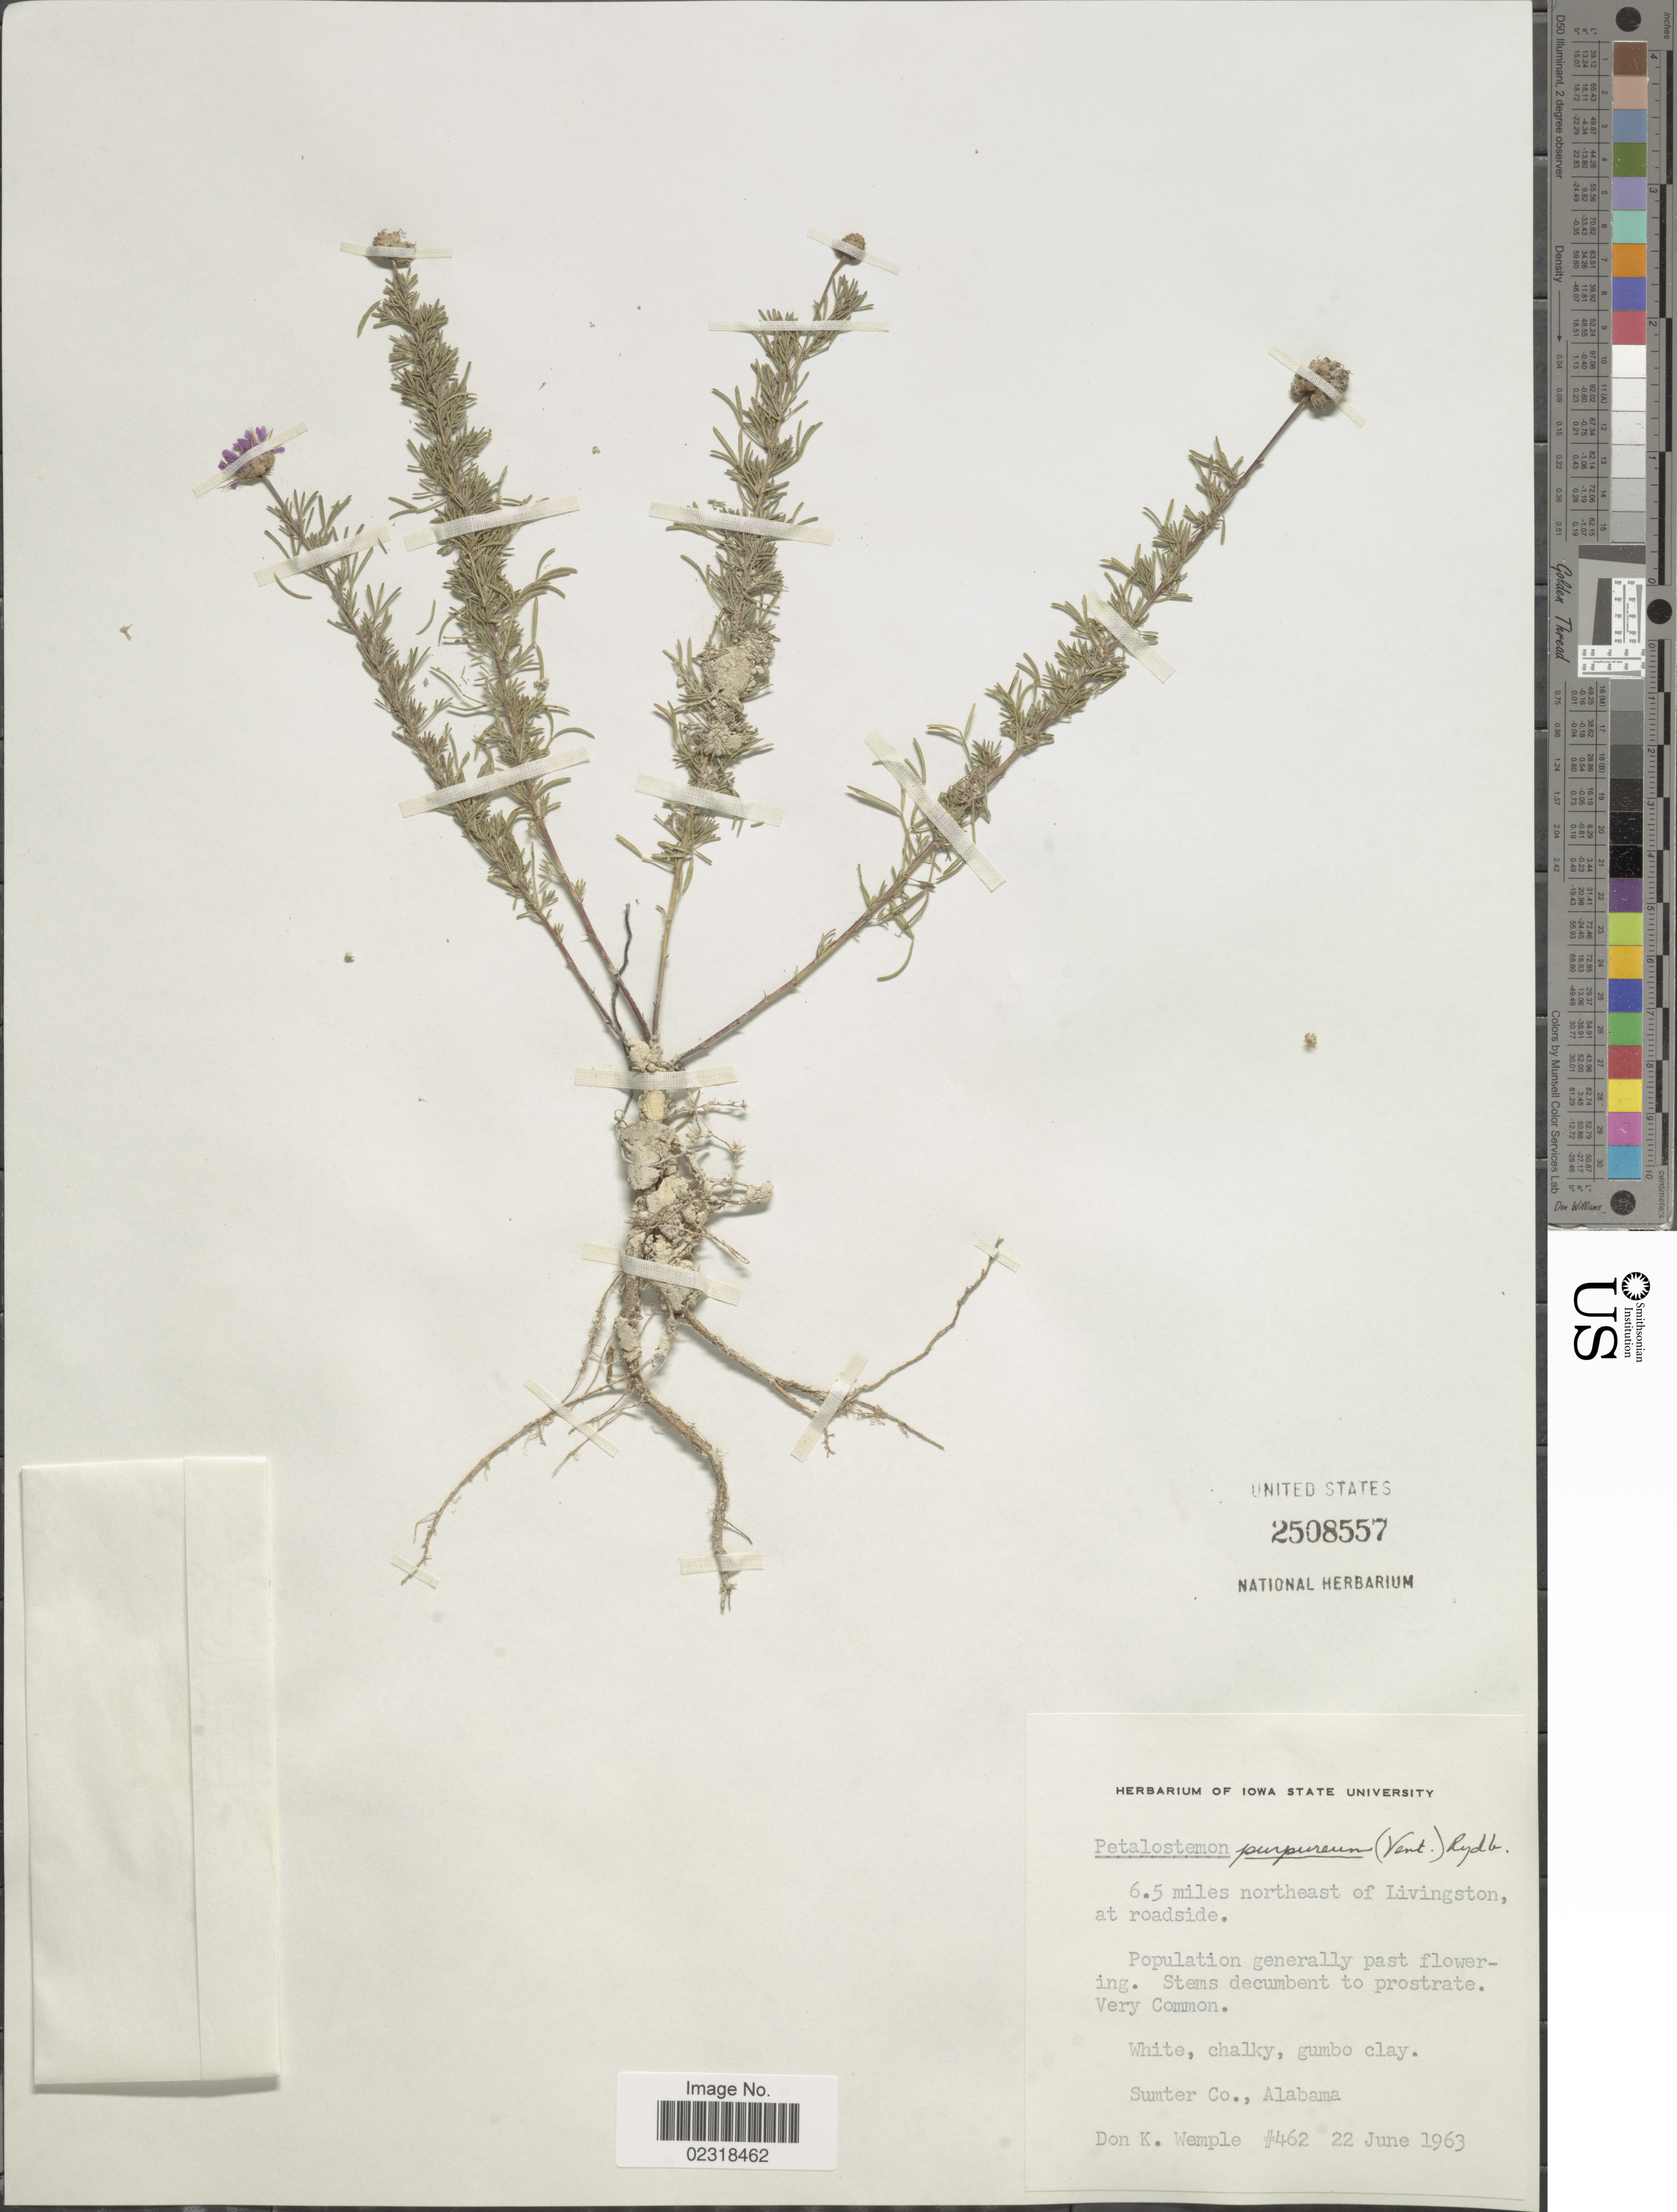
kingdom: Plantae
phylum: Tracheophyta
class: Magnoliopsida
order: Fabales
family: Fabaceae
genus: Dalea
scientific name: Dalea purpurea var. purpurea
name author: Vent.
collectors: D. Wemple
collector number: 462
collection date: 1963-06-22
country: United States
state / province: Alabama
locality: Sumter Co., Alabama, 6.5 miles northeast of Livington, at roadside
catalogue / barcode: US 2508557